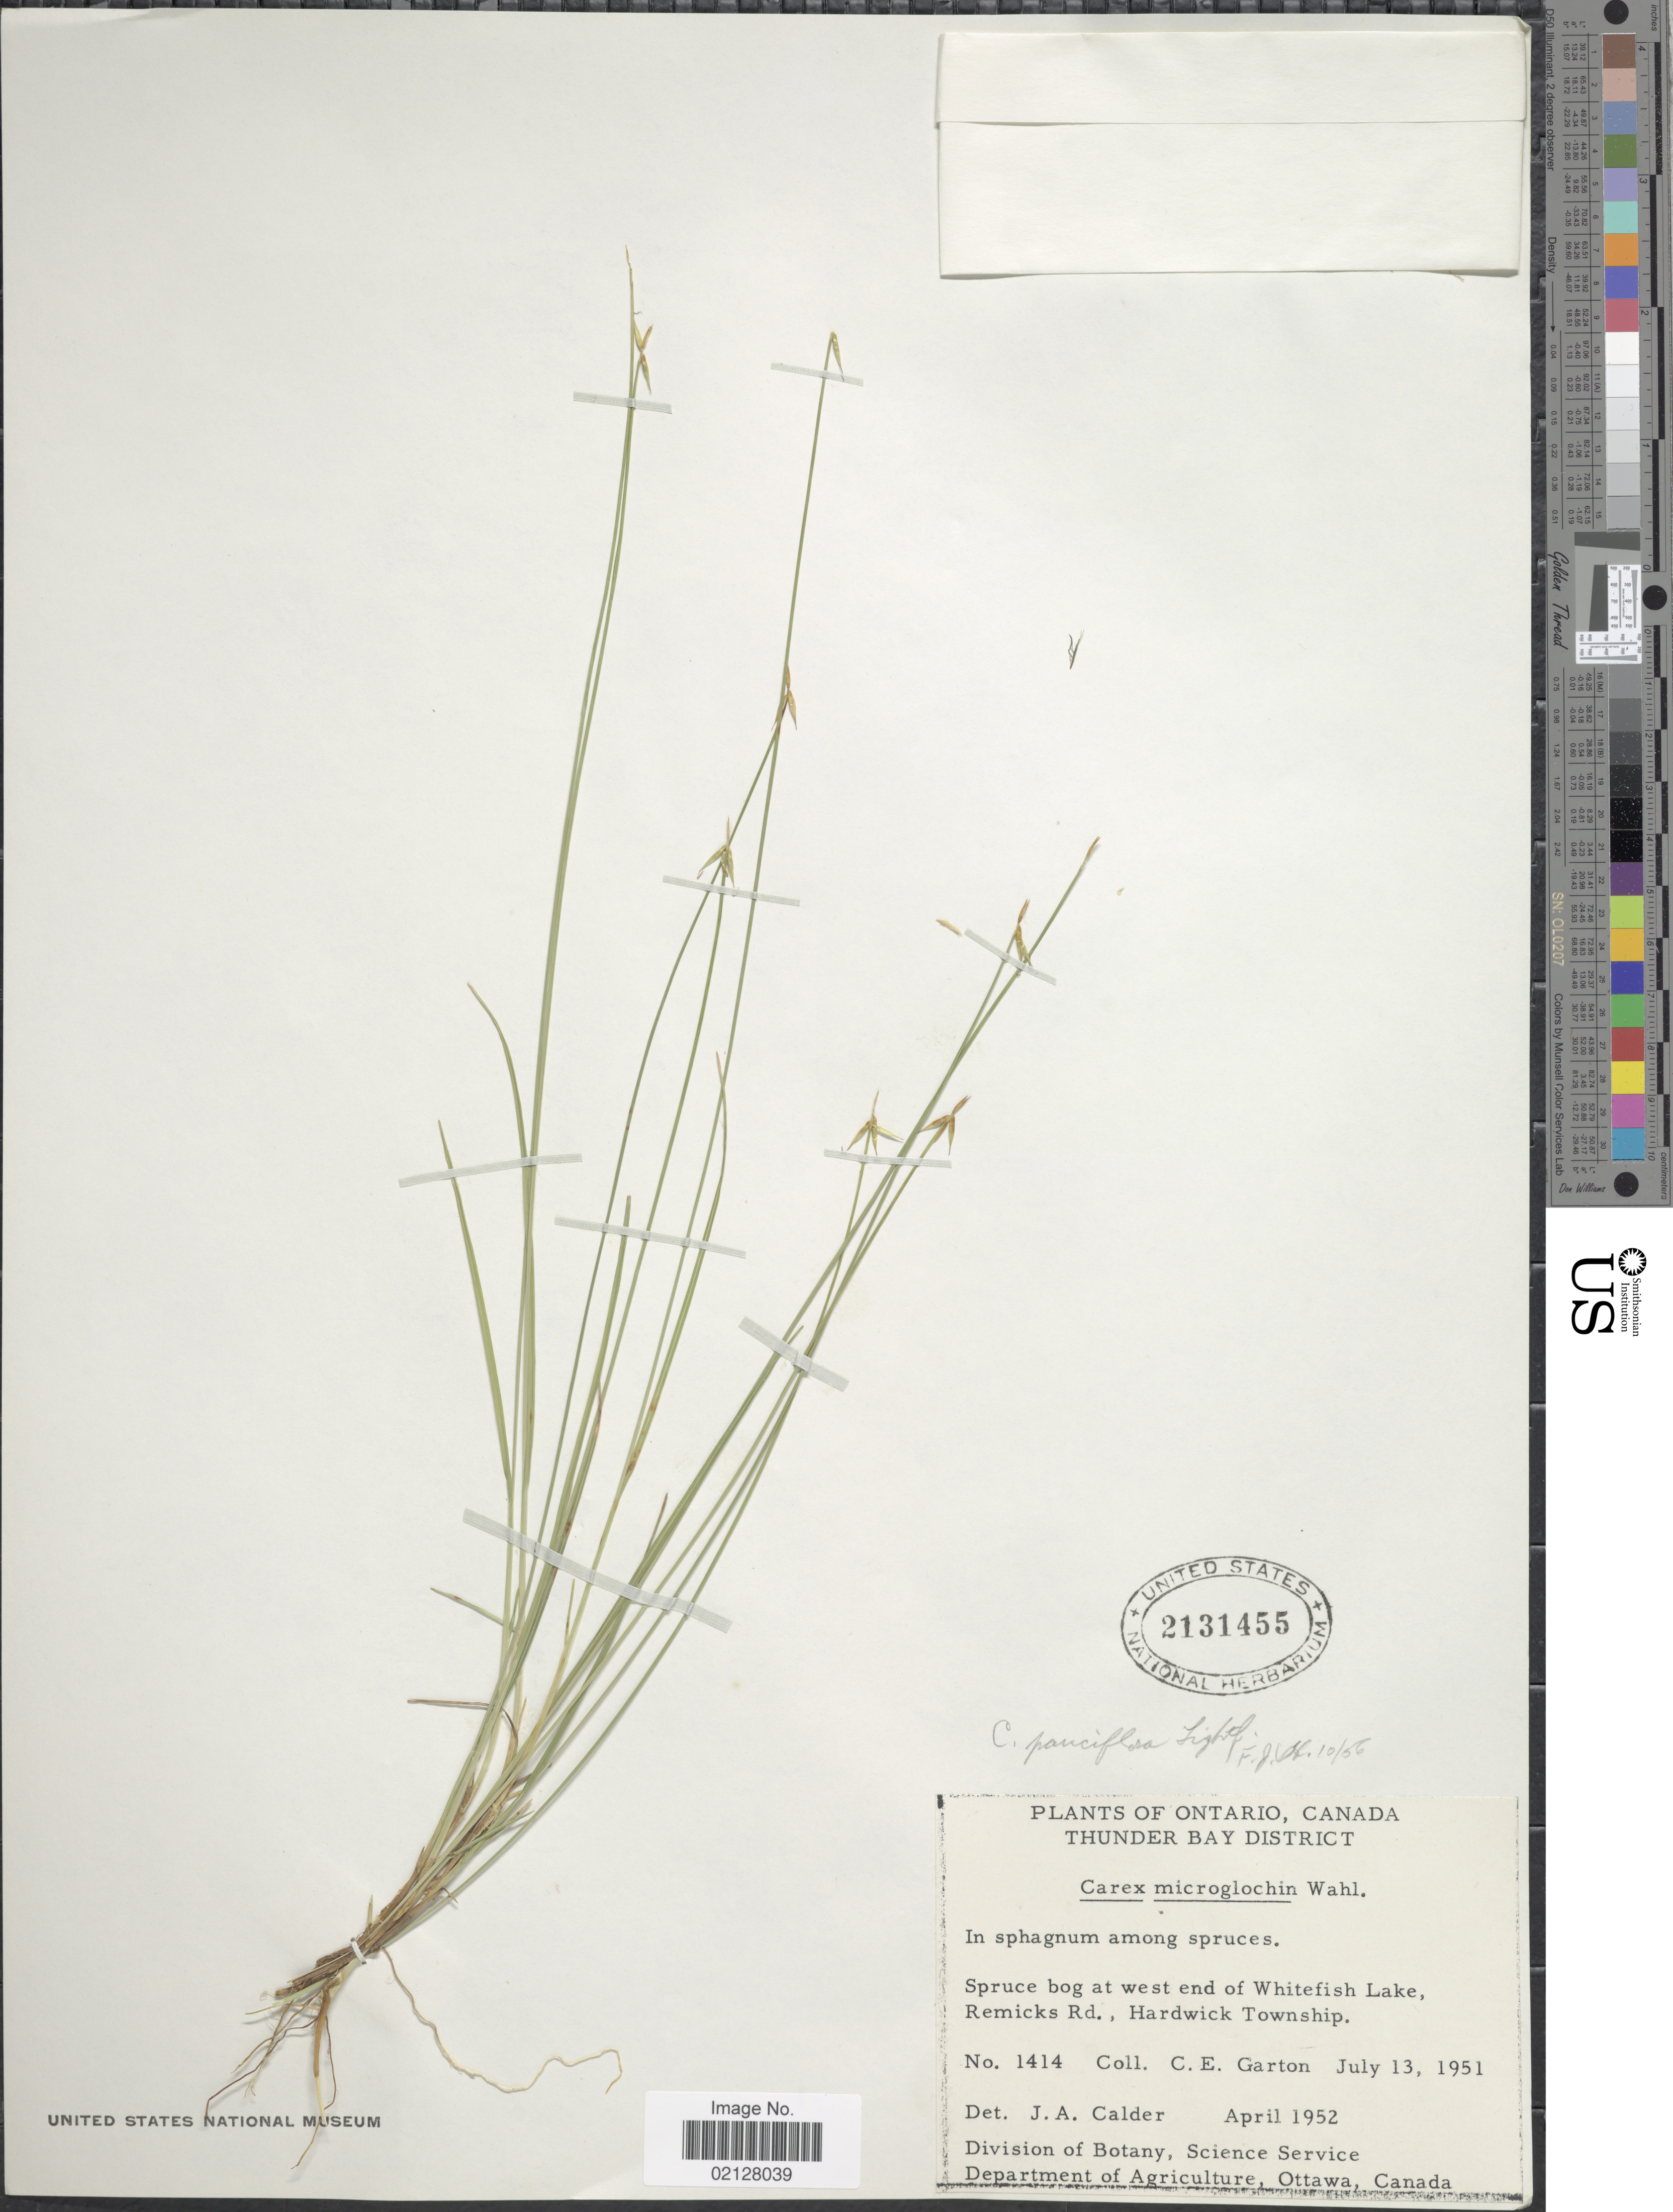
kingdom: Plantae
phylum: Tracheophyta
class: Liliopsida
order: Poales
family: Cyperaceae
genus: Carex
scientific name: Carex pauciflora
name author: Lightf.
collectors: C. E. Garton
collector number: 1414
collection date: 1951-07-13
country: Canada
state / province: Ontario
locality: Thunder Bay District, at west end of Whitefish Lake, Remicks Rd., Hardwick Township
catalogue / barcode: US 2131455